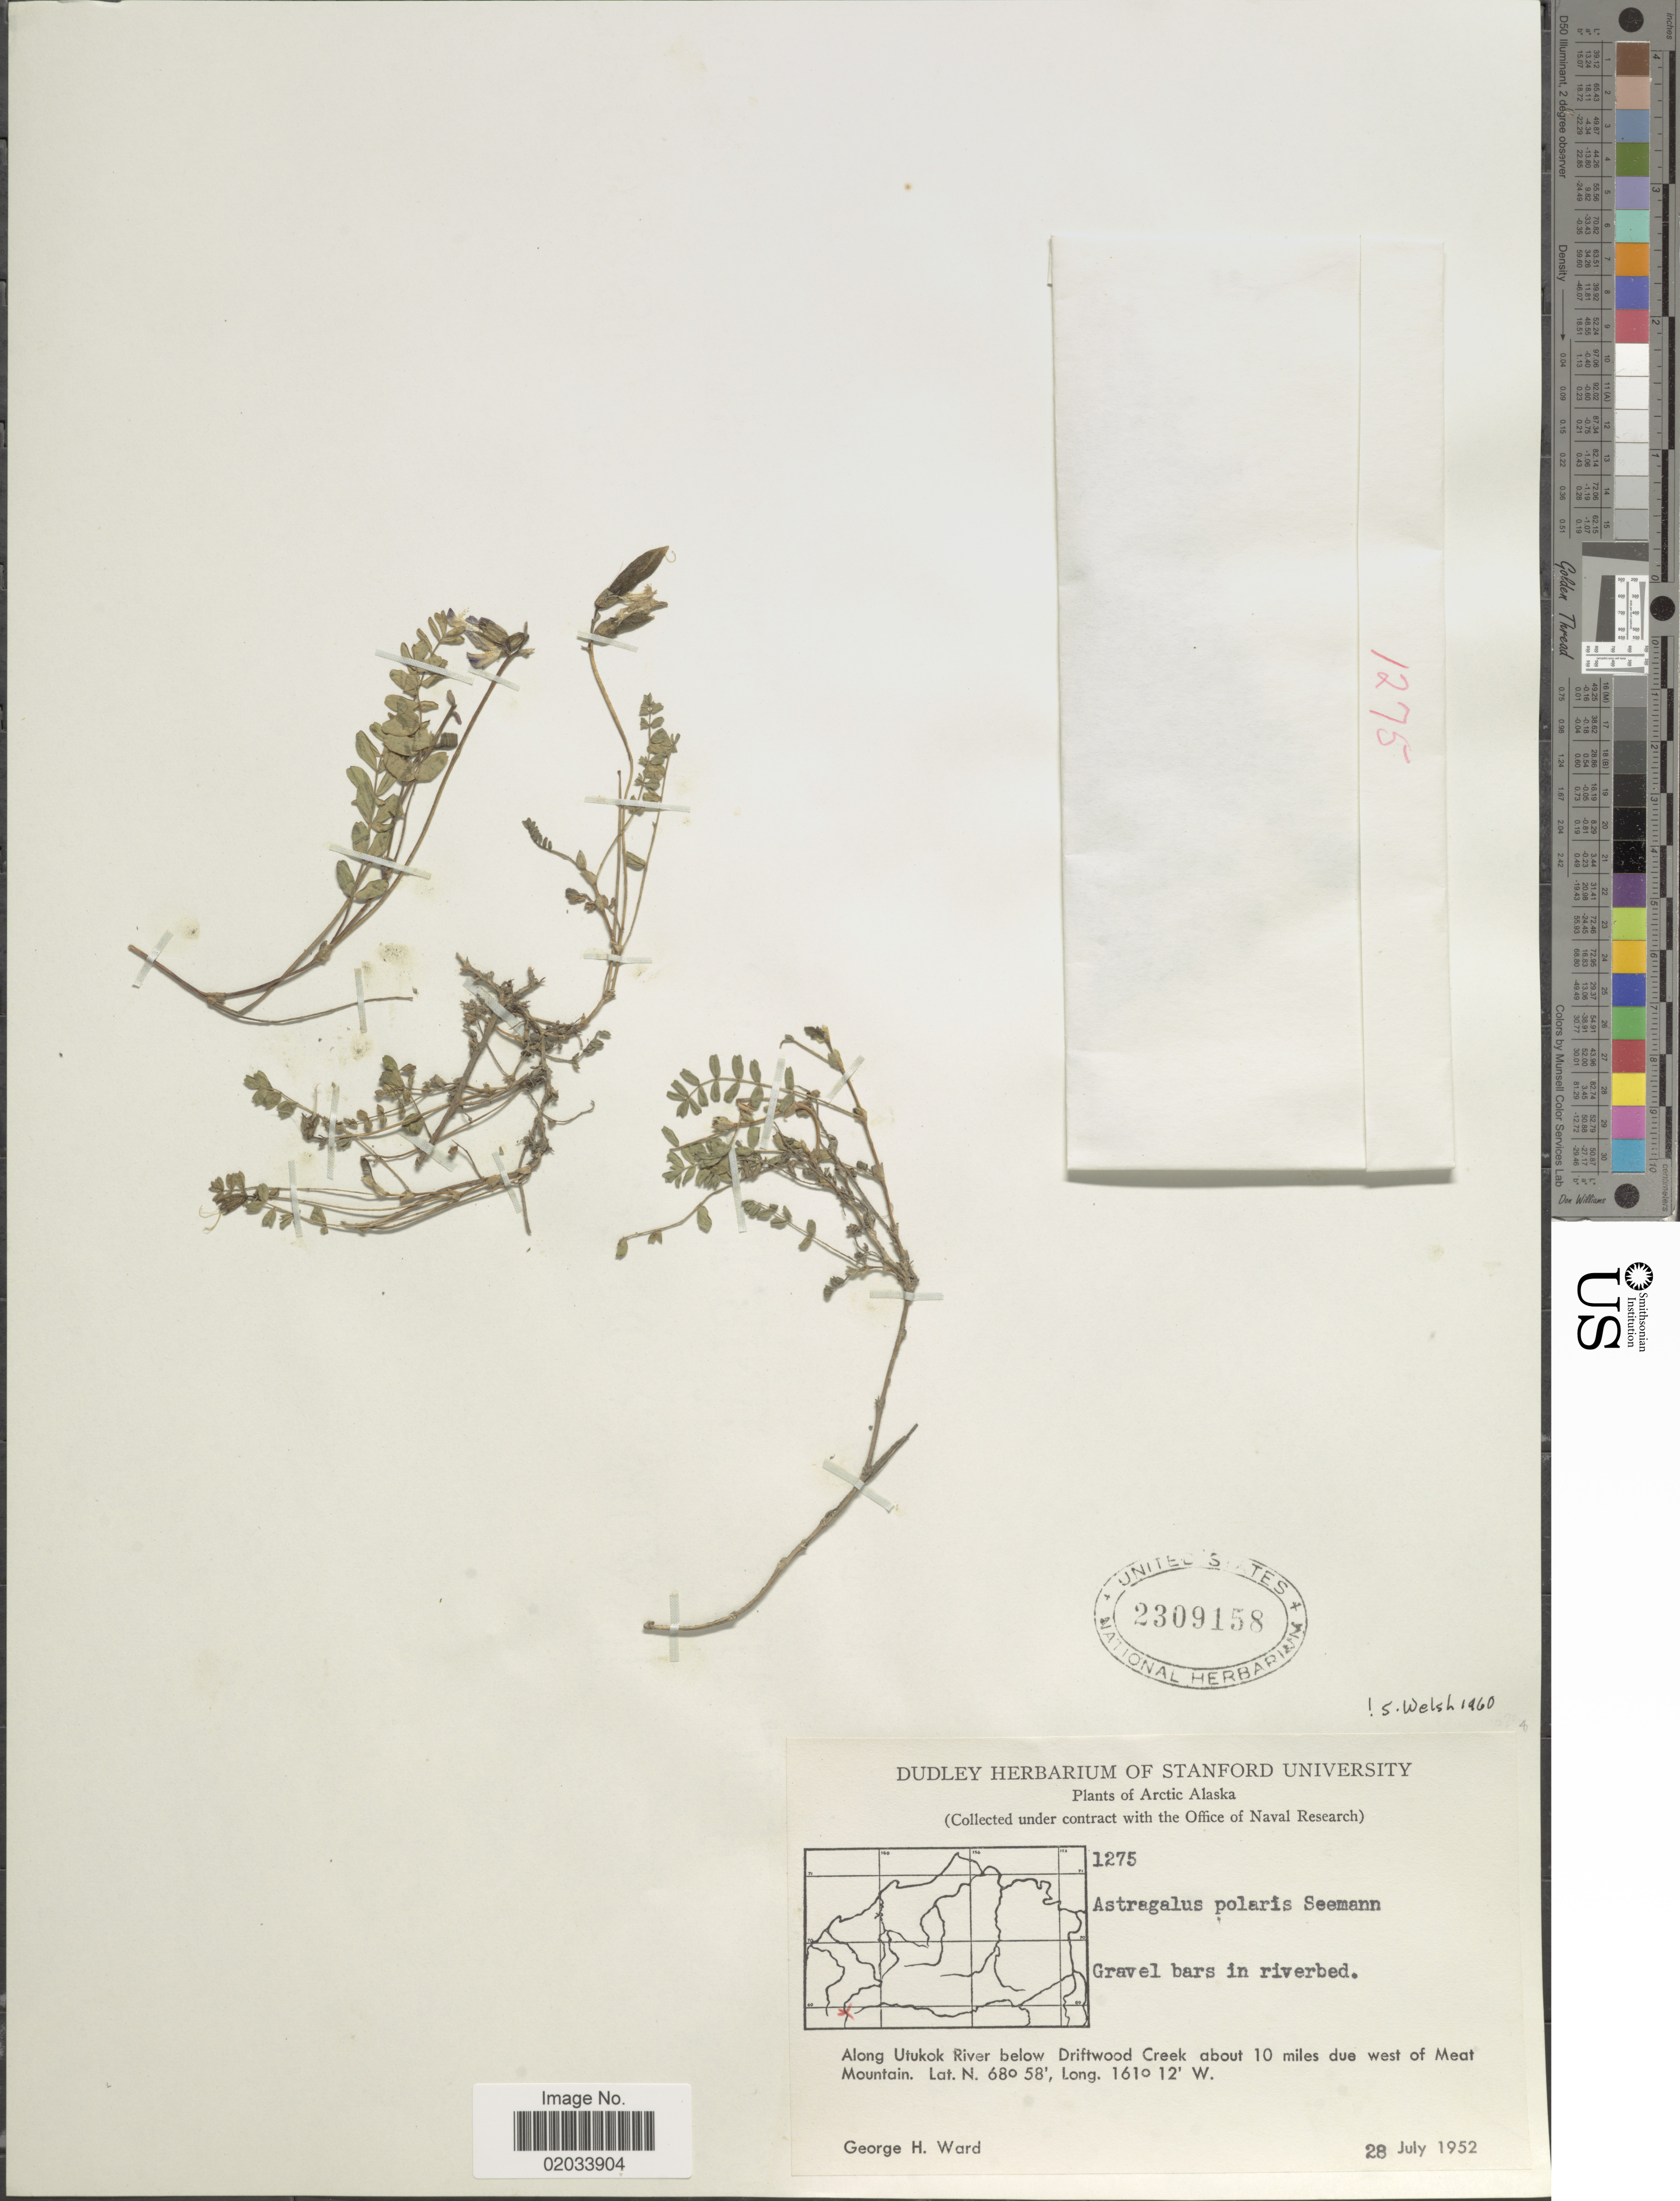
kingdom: Plantae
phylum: Tracheophyta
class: Magnoliopsida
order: Fabales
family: Fabaceae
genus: Astragalus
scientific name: Astragalus polaris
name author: (Seem.) Benth.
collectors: G. H. Ward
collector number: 1275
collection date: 1952-07-28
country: United States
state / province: Alaska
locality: Arctic Alaska. Along utukok River below Driftwood Creek about 10 miles due west of Meat Mountain.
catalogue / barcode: US 2309158